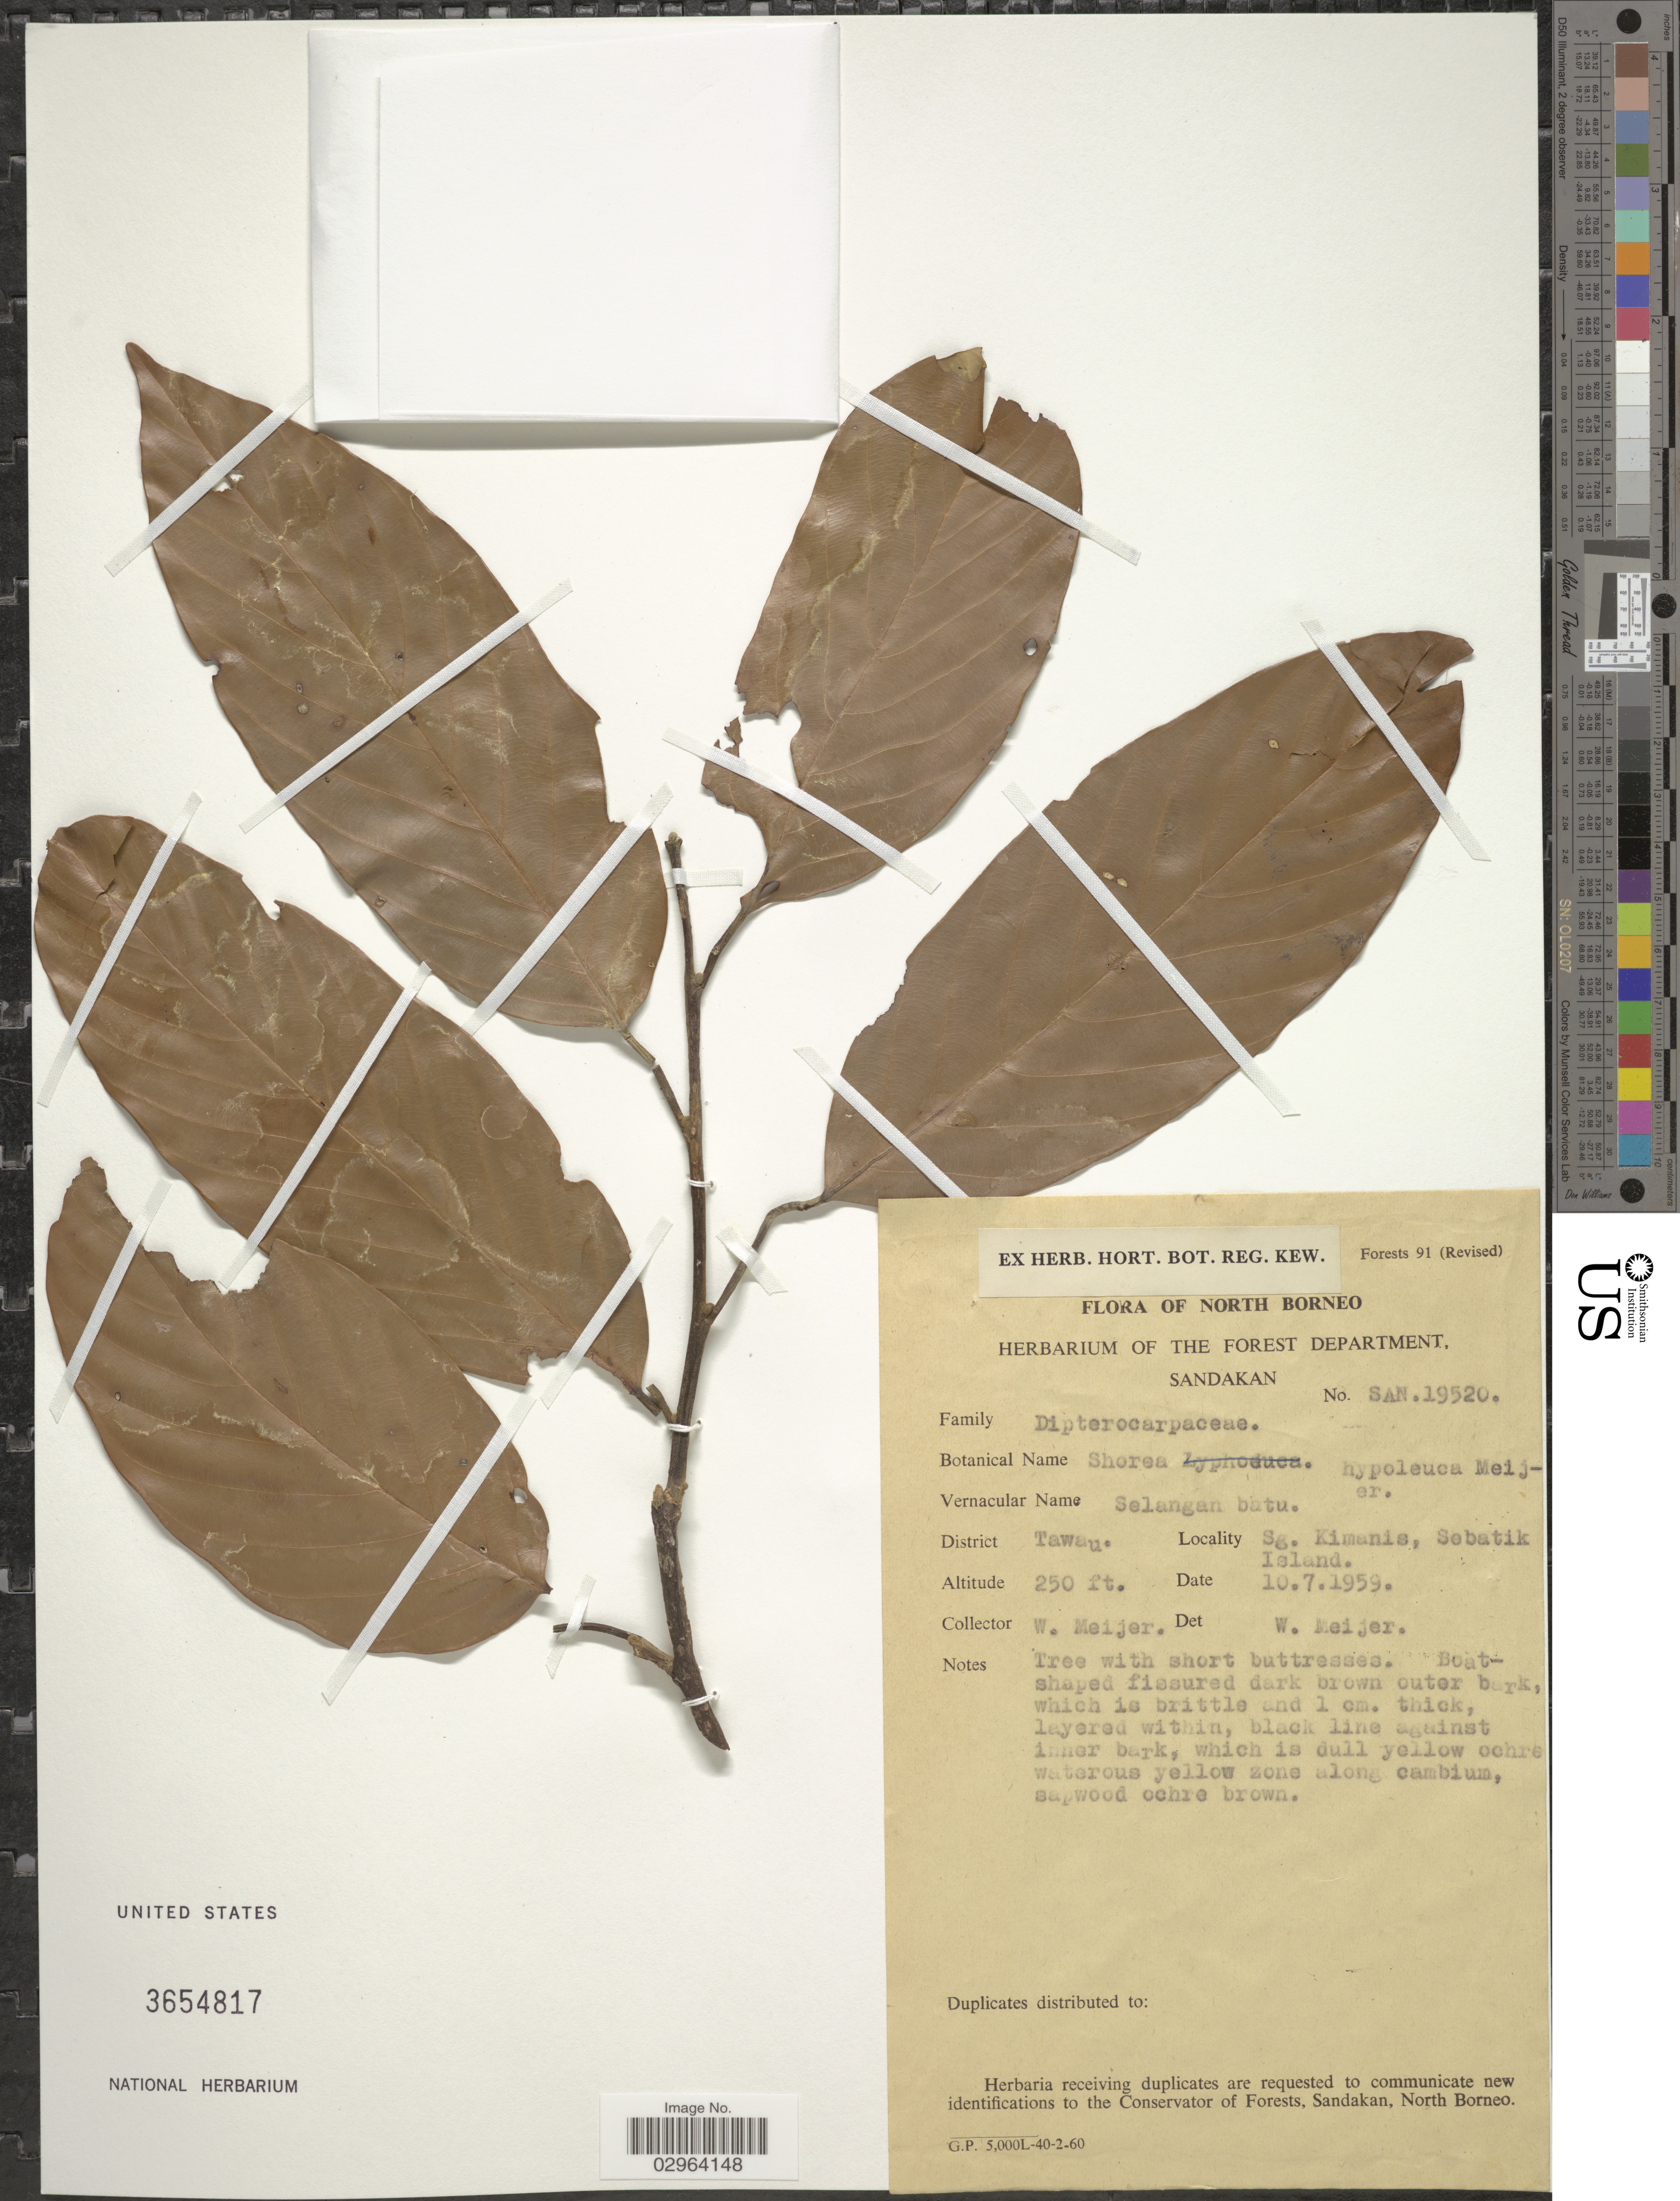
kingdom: Plantae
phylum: Tracheophyta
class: Magnoliopsida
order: Malvales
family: Dipterocarpaceae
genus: Shorea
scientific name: Shorea hypoleuca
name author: Meijer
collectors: W. Meijer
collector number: SAN 19520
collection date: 1959-07-10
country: Malaysia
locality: North Borneo. District Tawau. Sg. Kimanis, Sebatik Island.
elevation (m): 76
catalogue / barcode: US 3654817